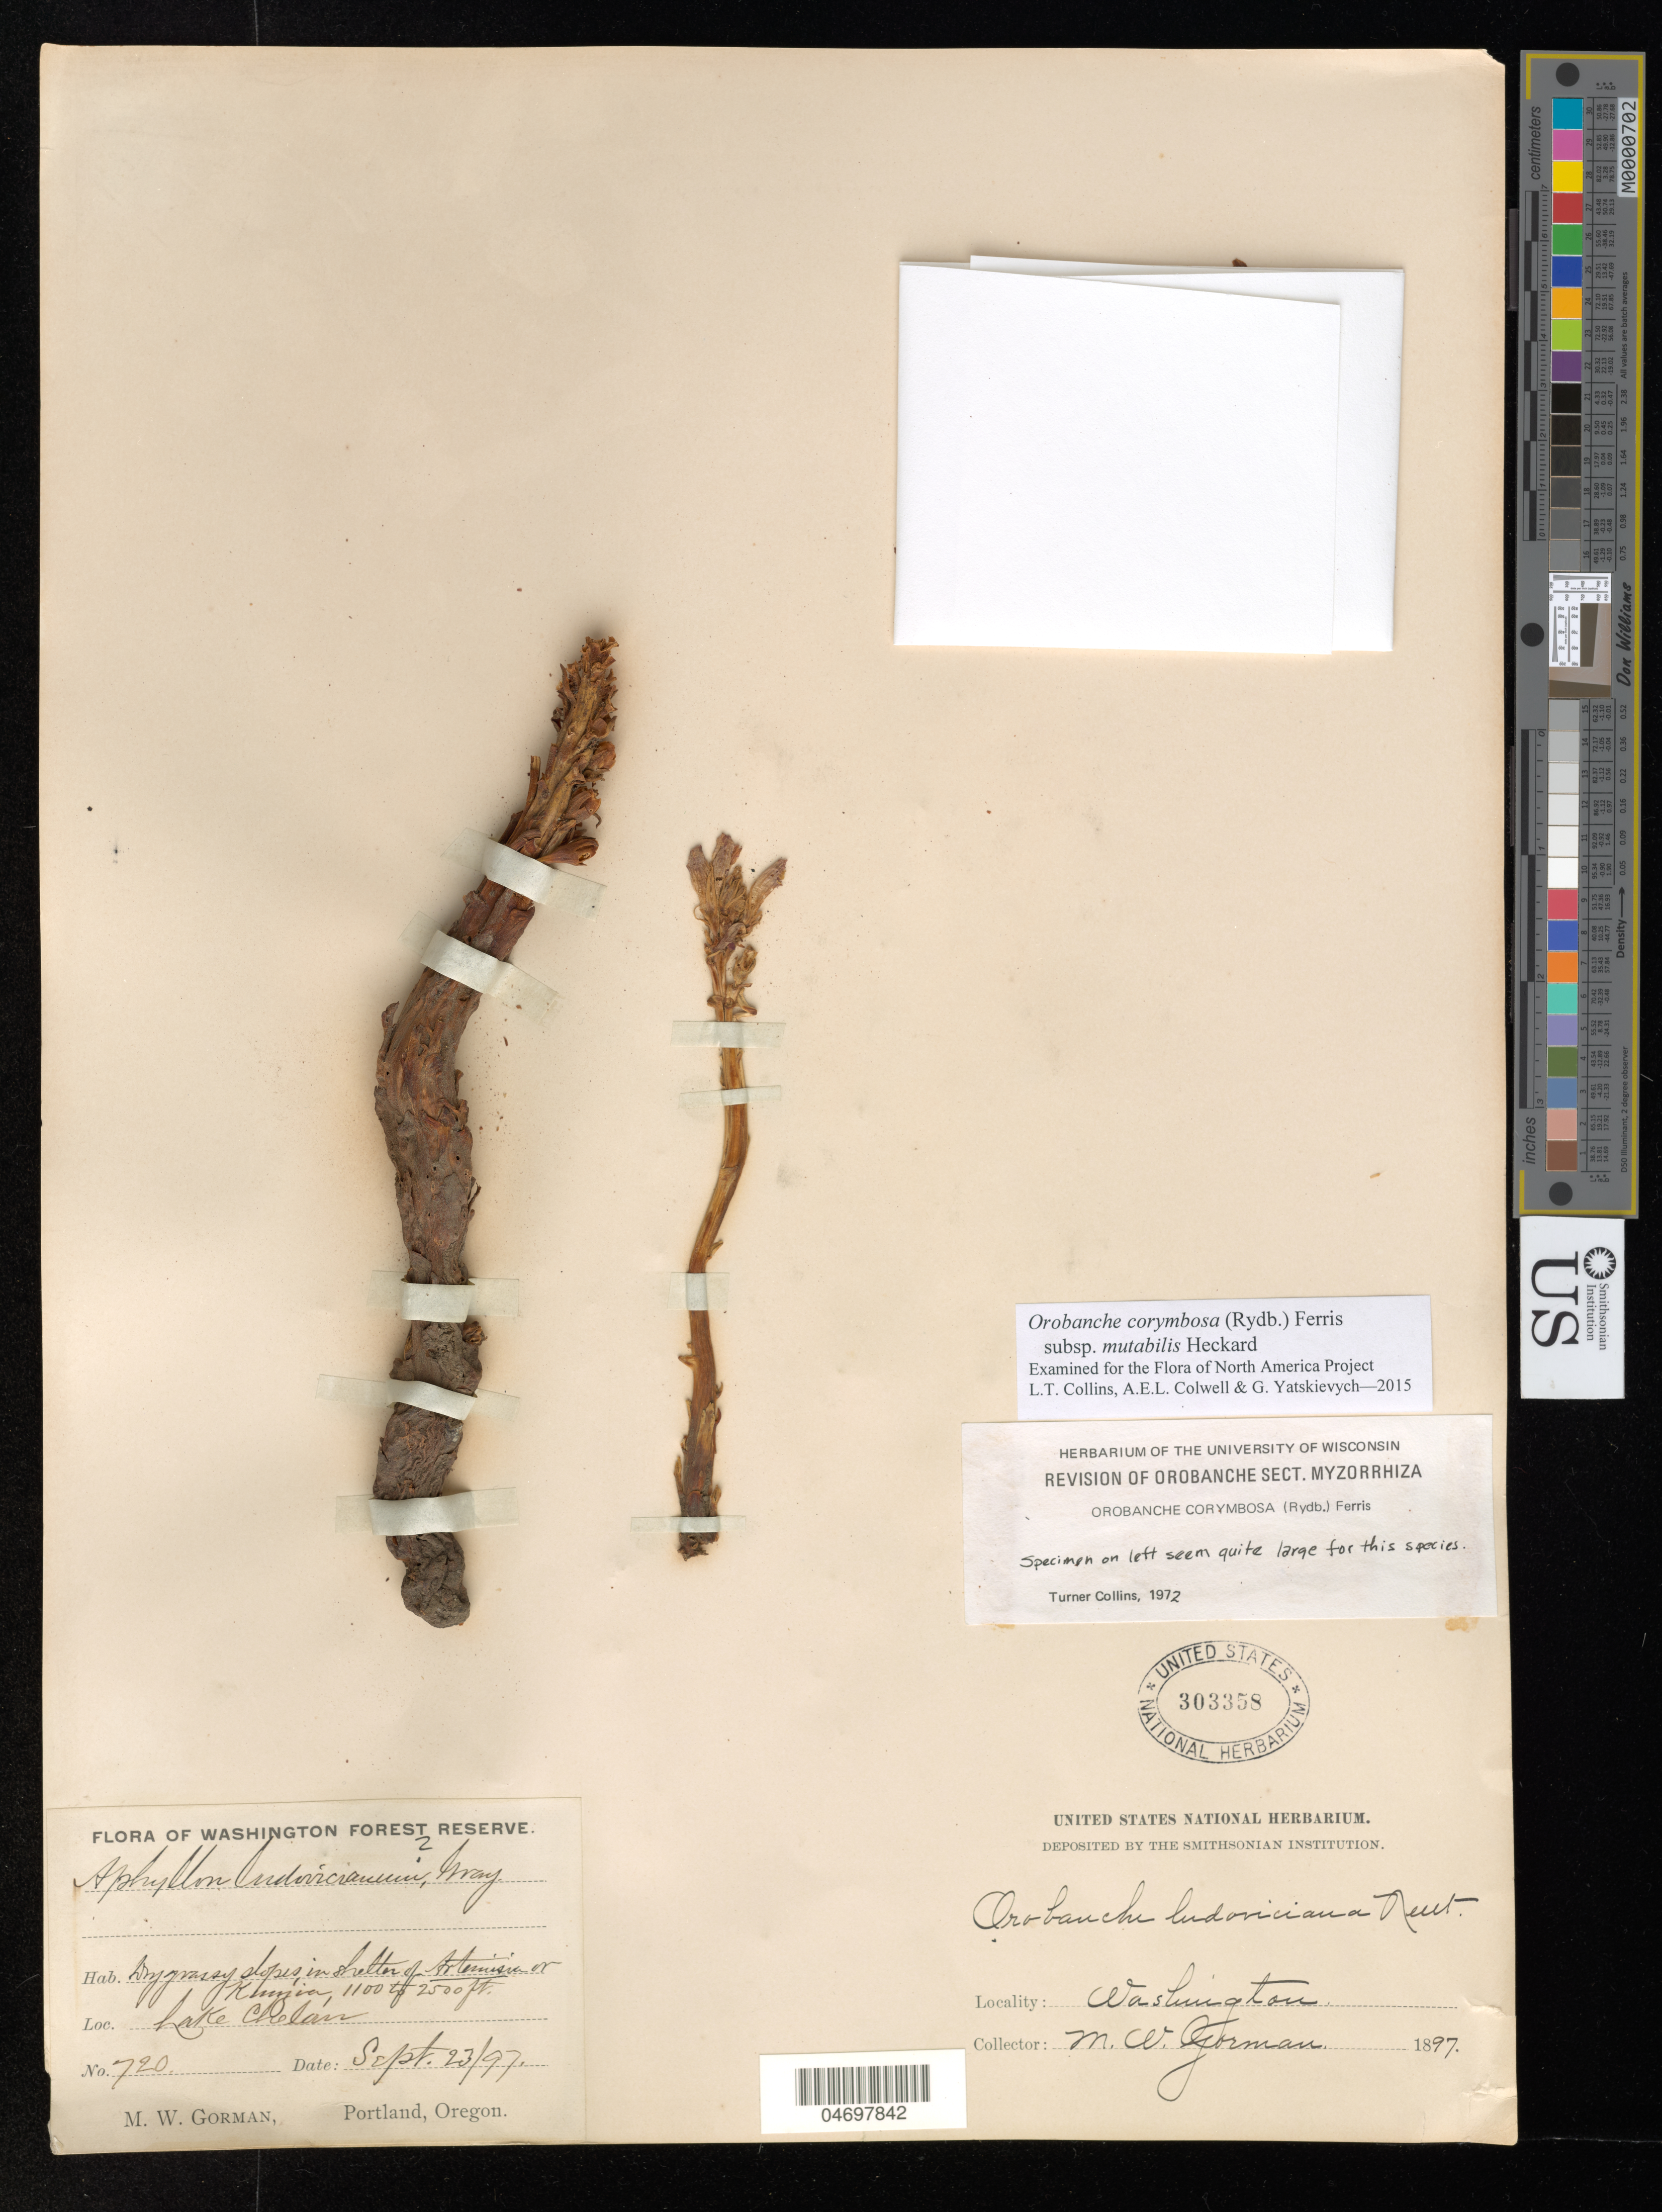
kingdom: Plantae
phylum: Tracheophyta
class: Magnoliopsida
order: Lamiales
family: Orobanchaceae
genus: Orobanche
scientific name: Orobanche corymbosa subsp. mutabilis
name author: Heckard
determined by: Collins, L. T.; Colwell, A. E.; Yatskievych, G. A.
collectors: M. W. Gorman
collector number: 720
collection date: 1897-09-23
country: United States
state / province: Washington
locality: Washington Forest Reserve. Lake Chelan.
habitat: Dry grassy slopes in shelter of Artemisia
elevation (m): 335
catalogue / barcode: US 303358